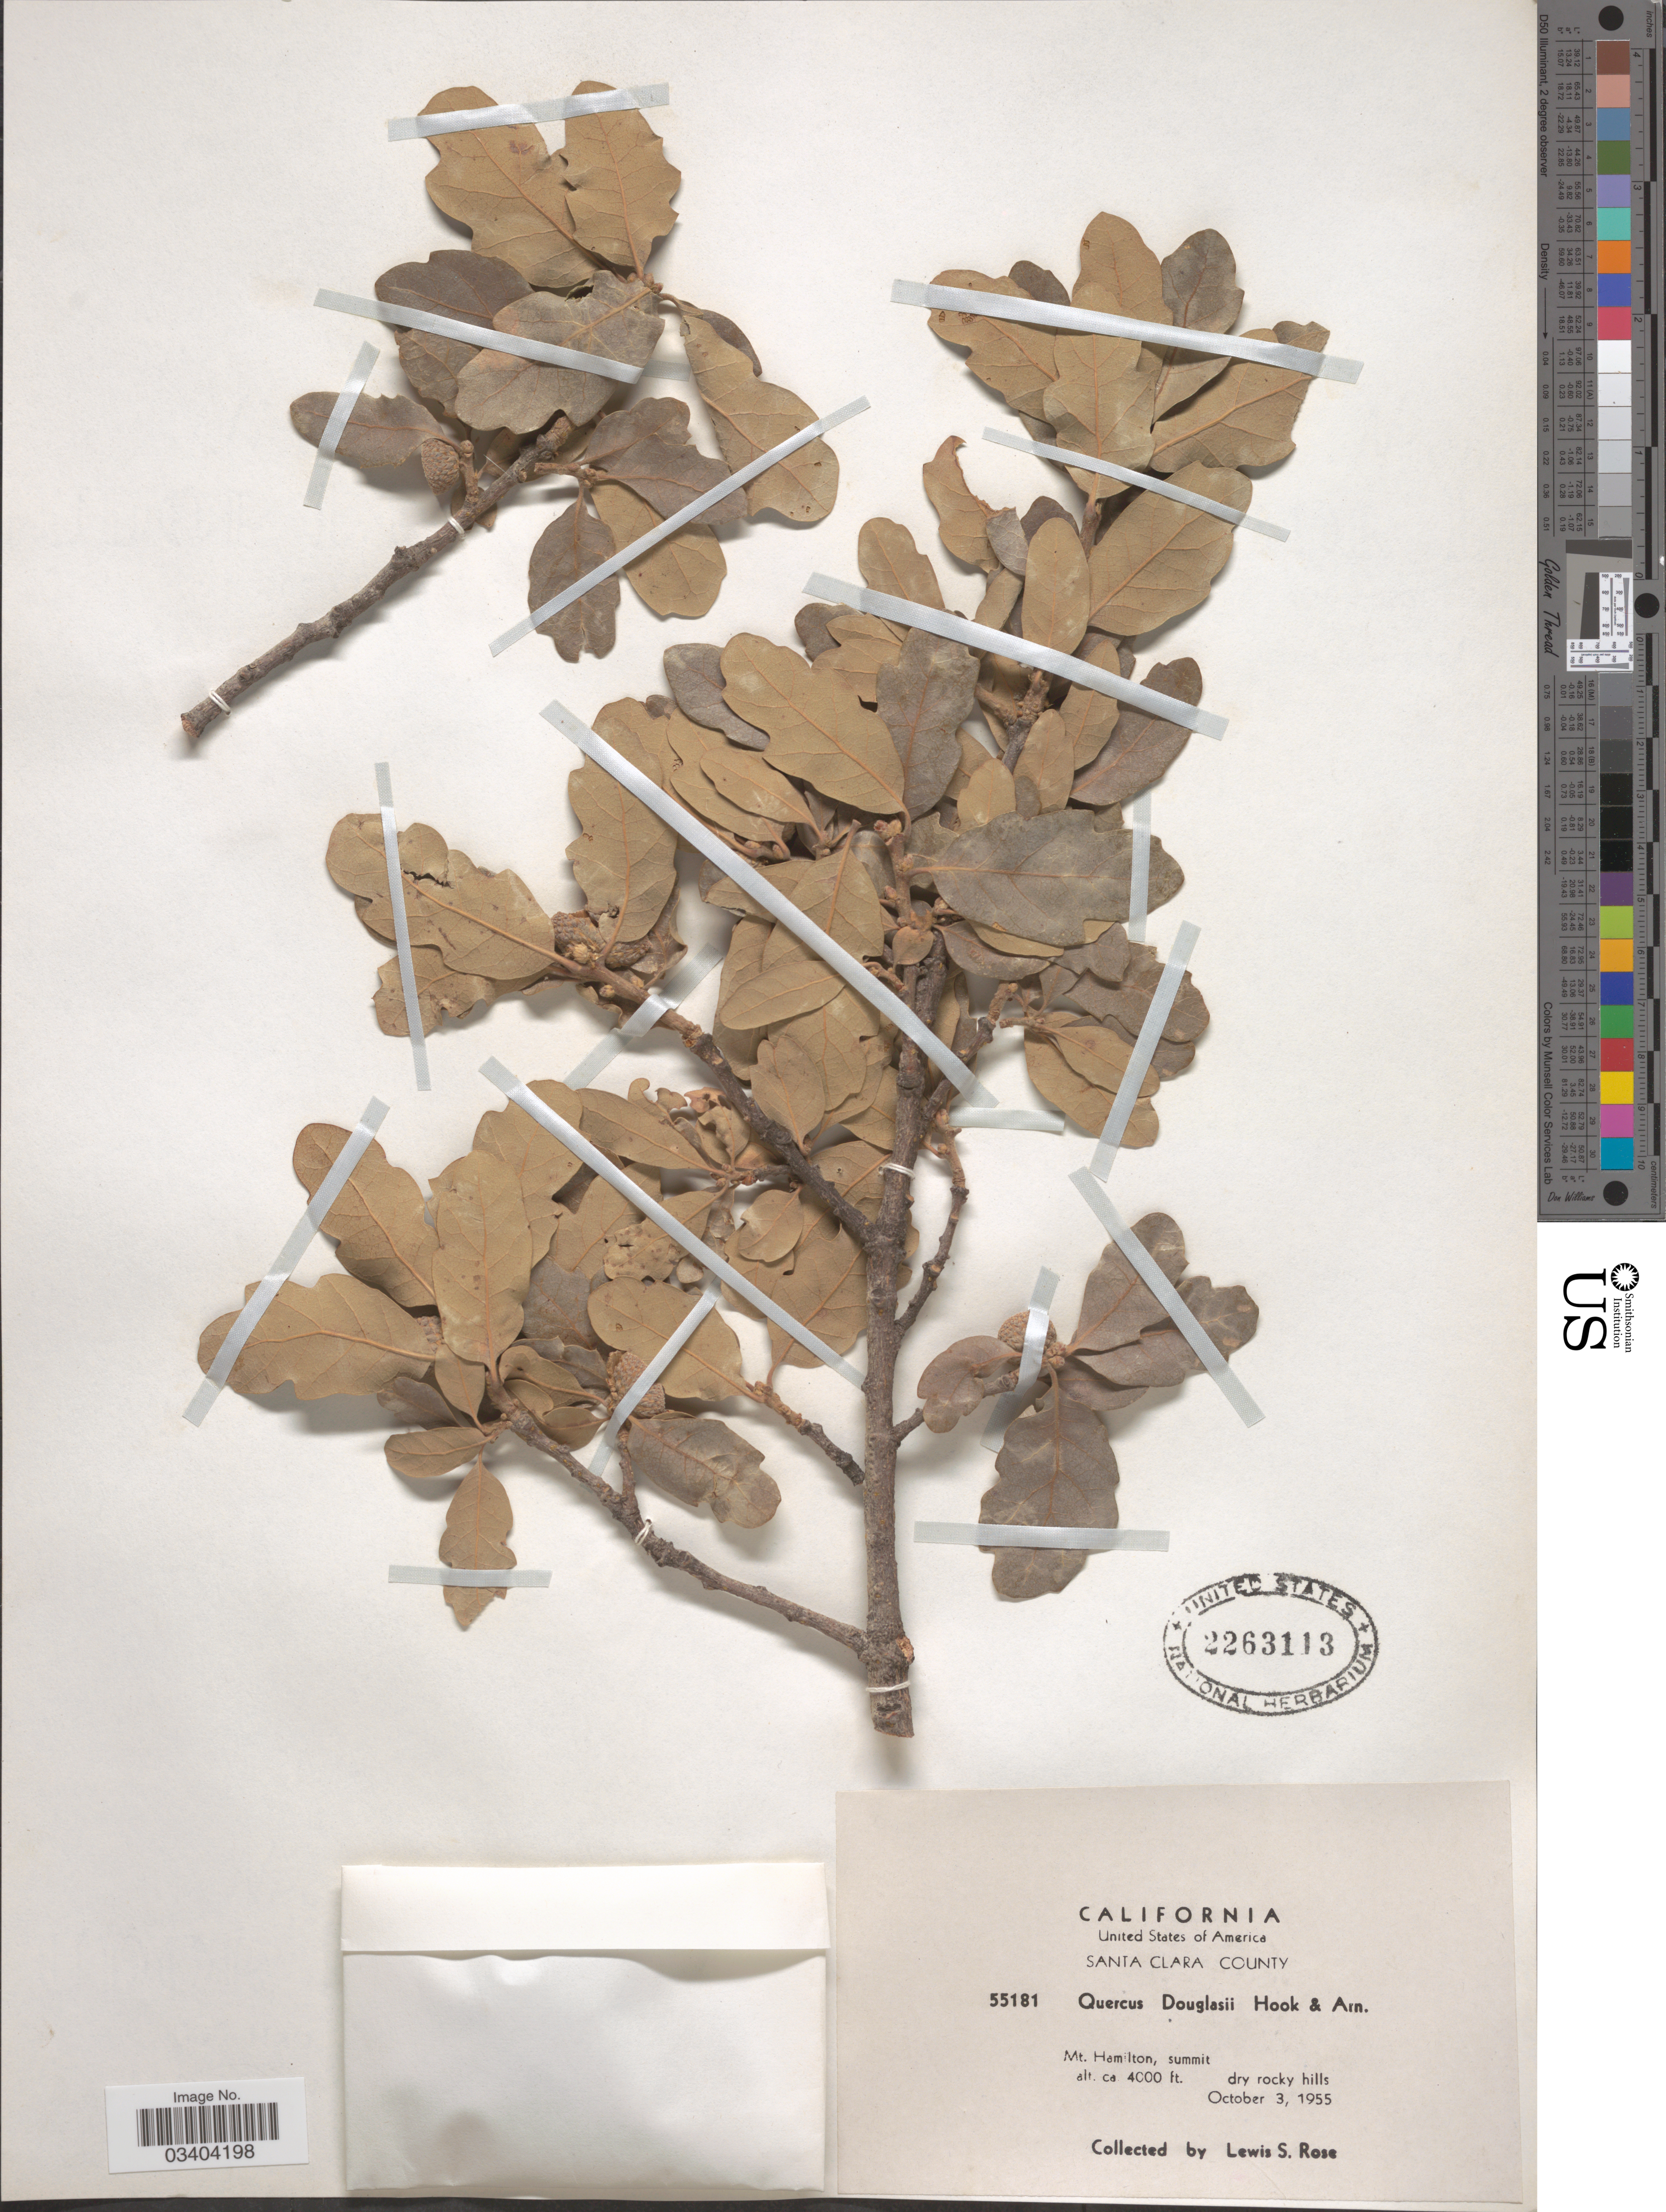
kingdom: Plantae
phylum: Tracheophyta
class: Magnoliopsida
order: Fagales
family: Fagaceae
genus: Quercus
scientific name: Quercus douglasii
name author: Hook. & Arn.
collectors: L. S. Rose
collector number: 55181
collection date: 1955-10-03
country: United States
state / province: California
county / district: Santa Clara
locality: Santa Clara County. Mt. Hamilton, summit.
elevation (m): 1219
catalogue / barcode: US 2263113